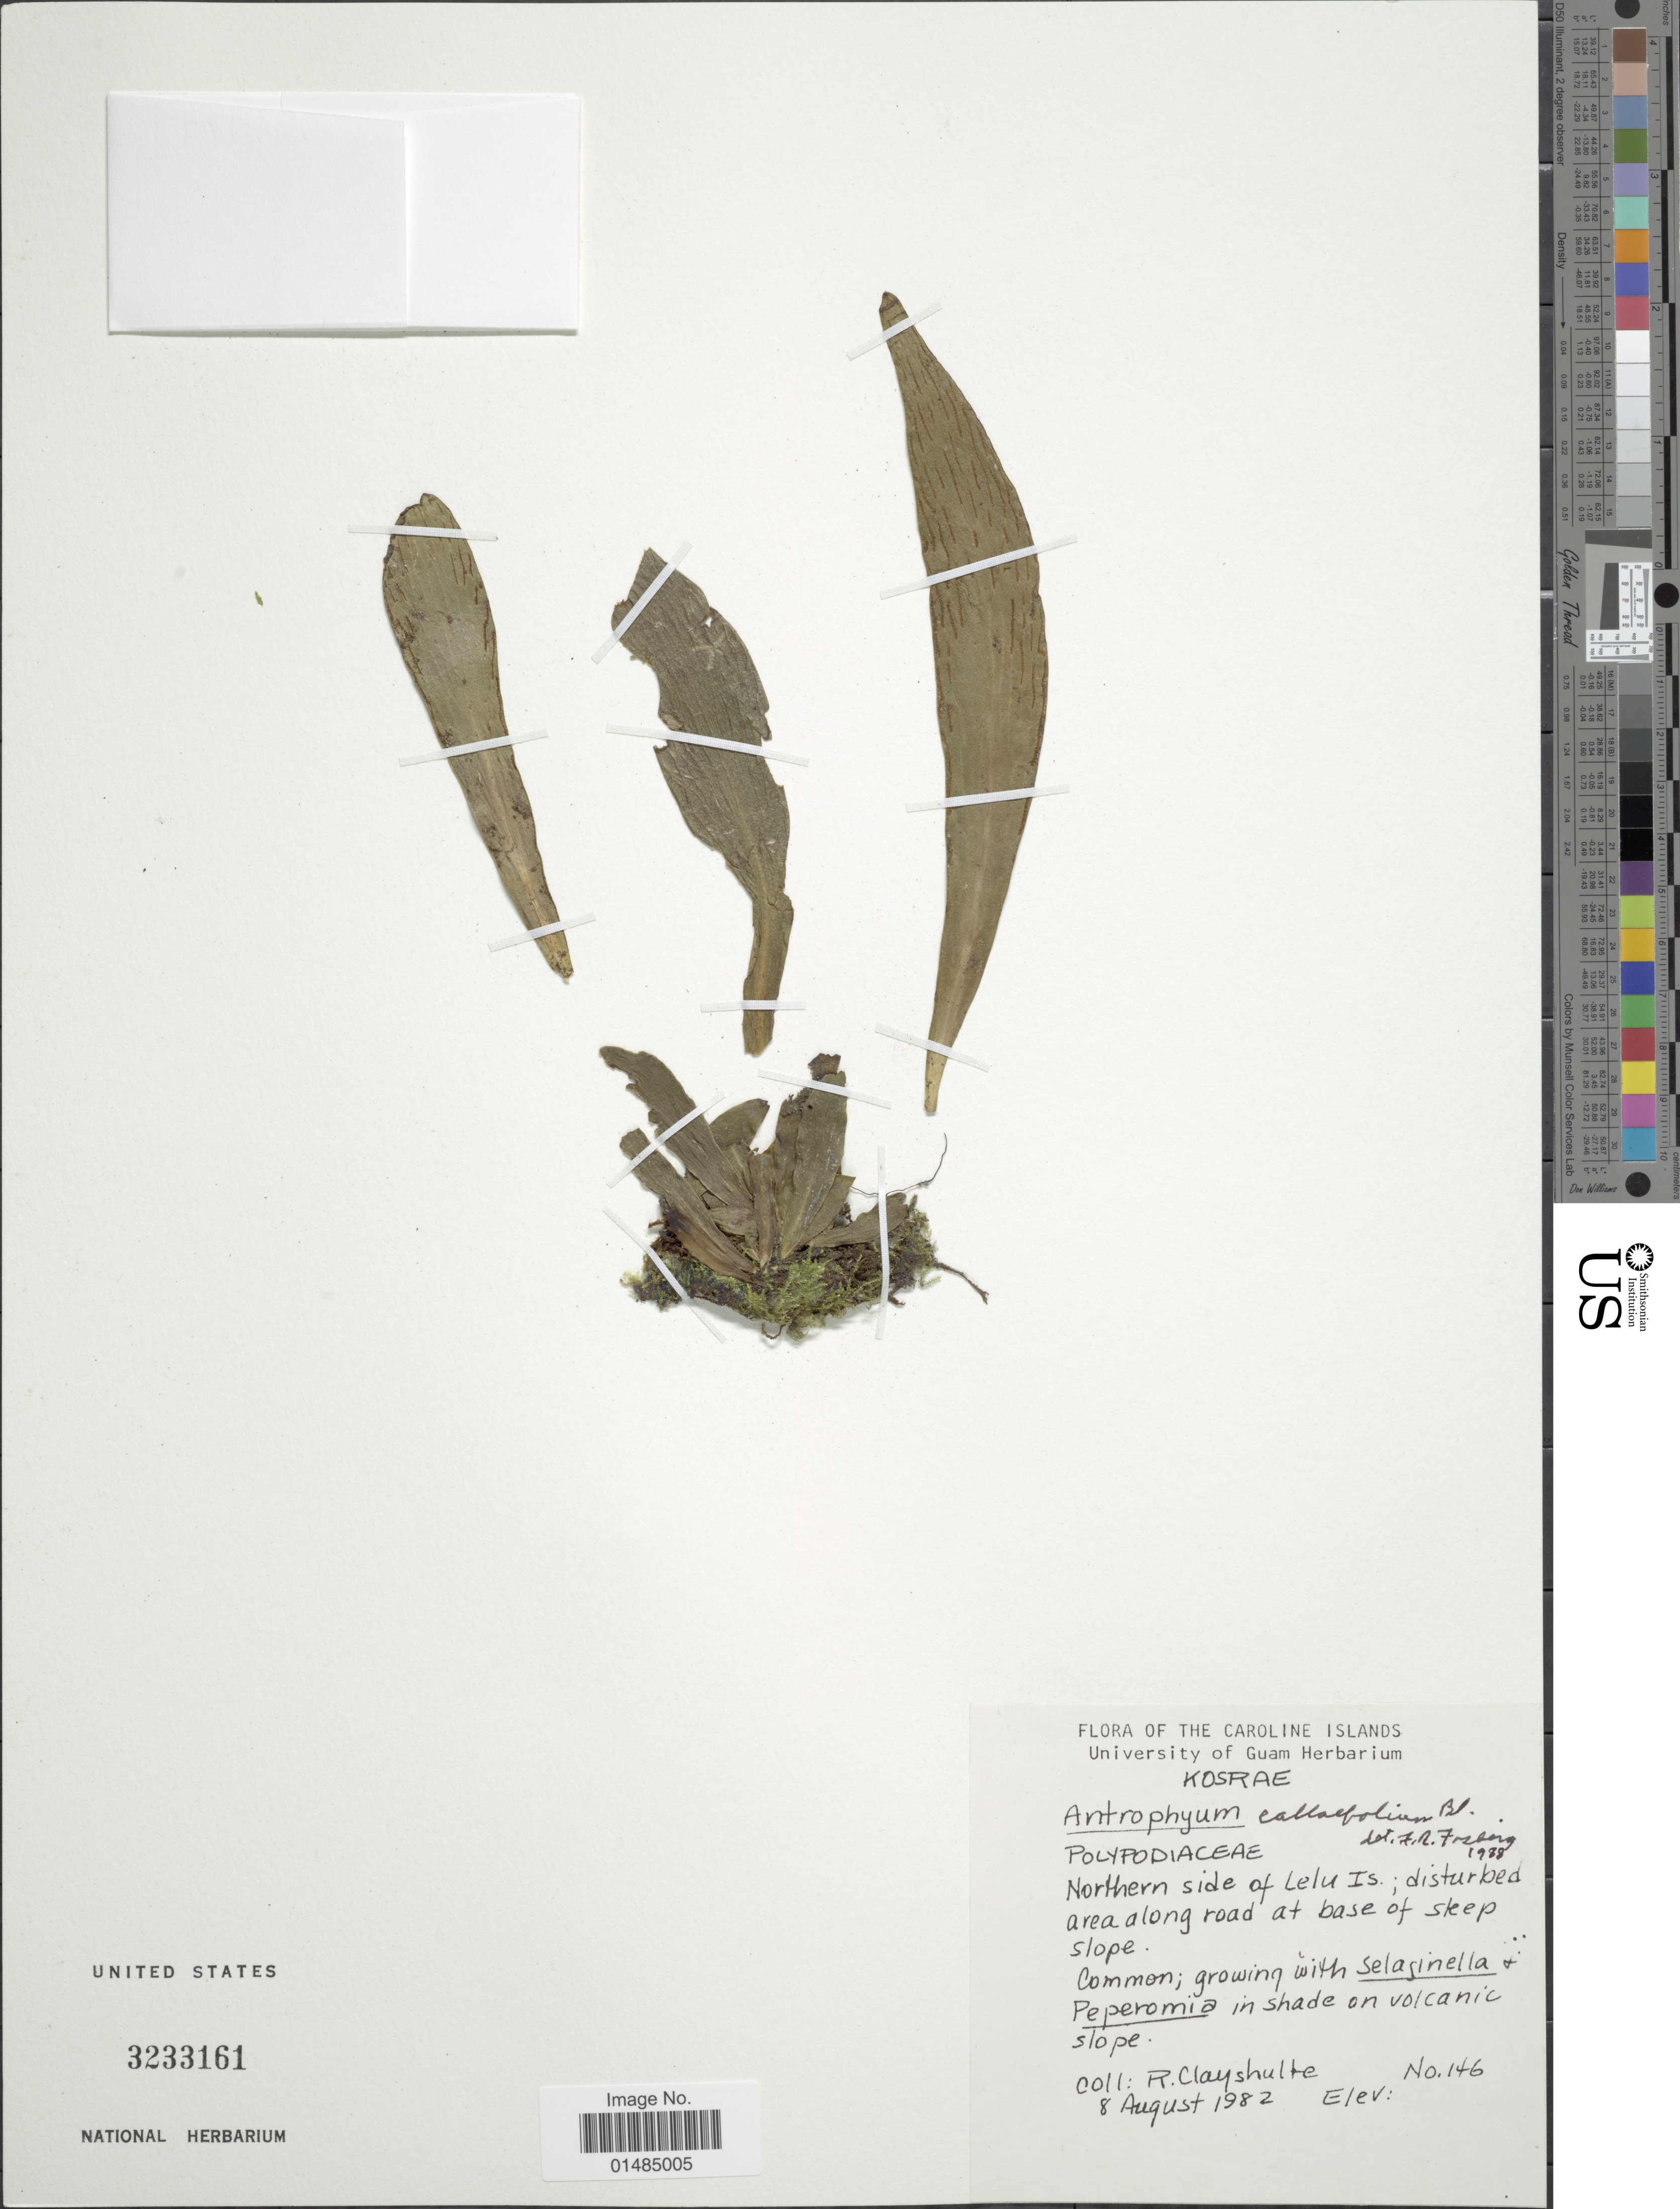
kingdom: Plantae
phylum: Tracheophyta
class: Polypodiopsida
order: Polypodiales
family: Pteridaceae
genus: Antrophyum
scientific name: Antrophyum callifolium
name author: Blume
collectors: R. Clayshulte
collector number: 146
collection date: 1982-08-08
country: Micronesia, Federated States of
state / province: Kosrae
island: Lelu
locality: The Caroline Islands, Kosrae, Northern side of Lelu Is., disturbed area along road at base of steep slope.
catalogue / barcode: US 3233161